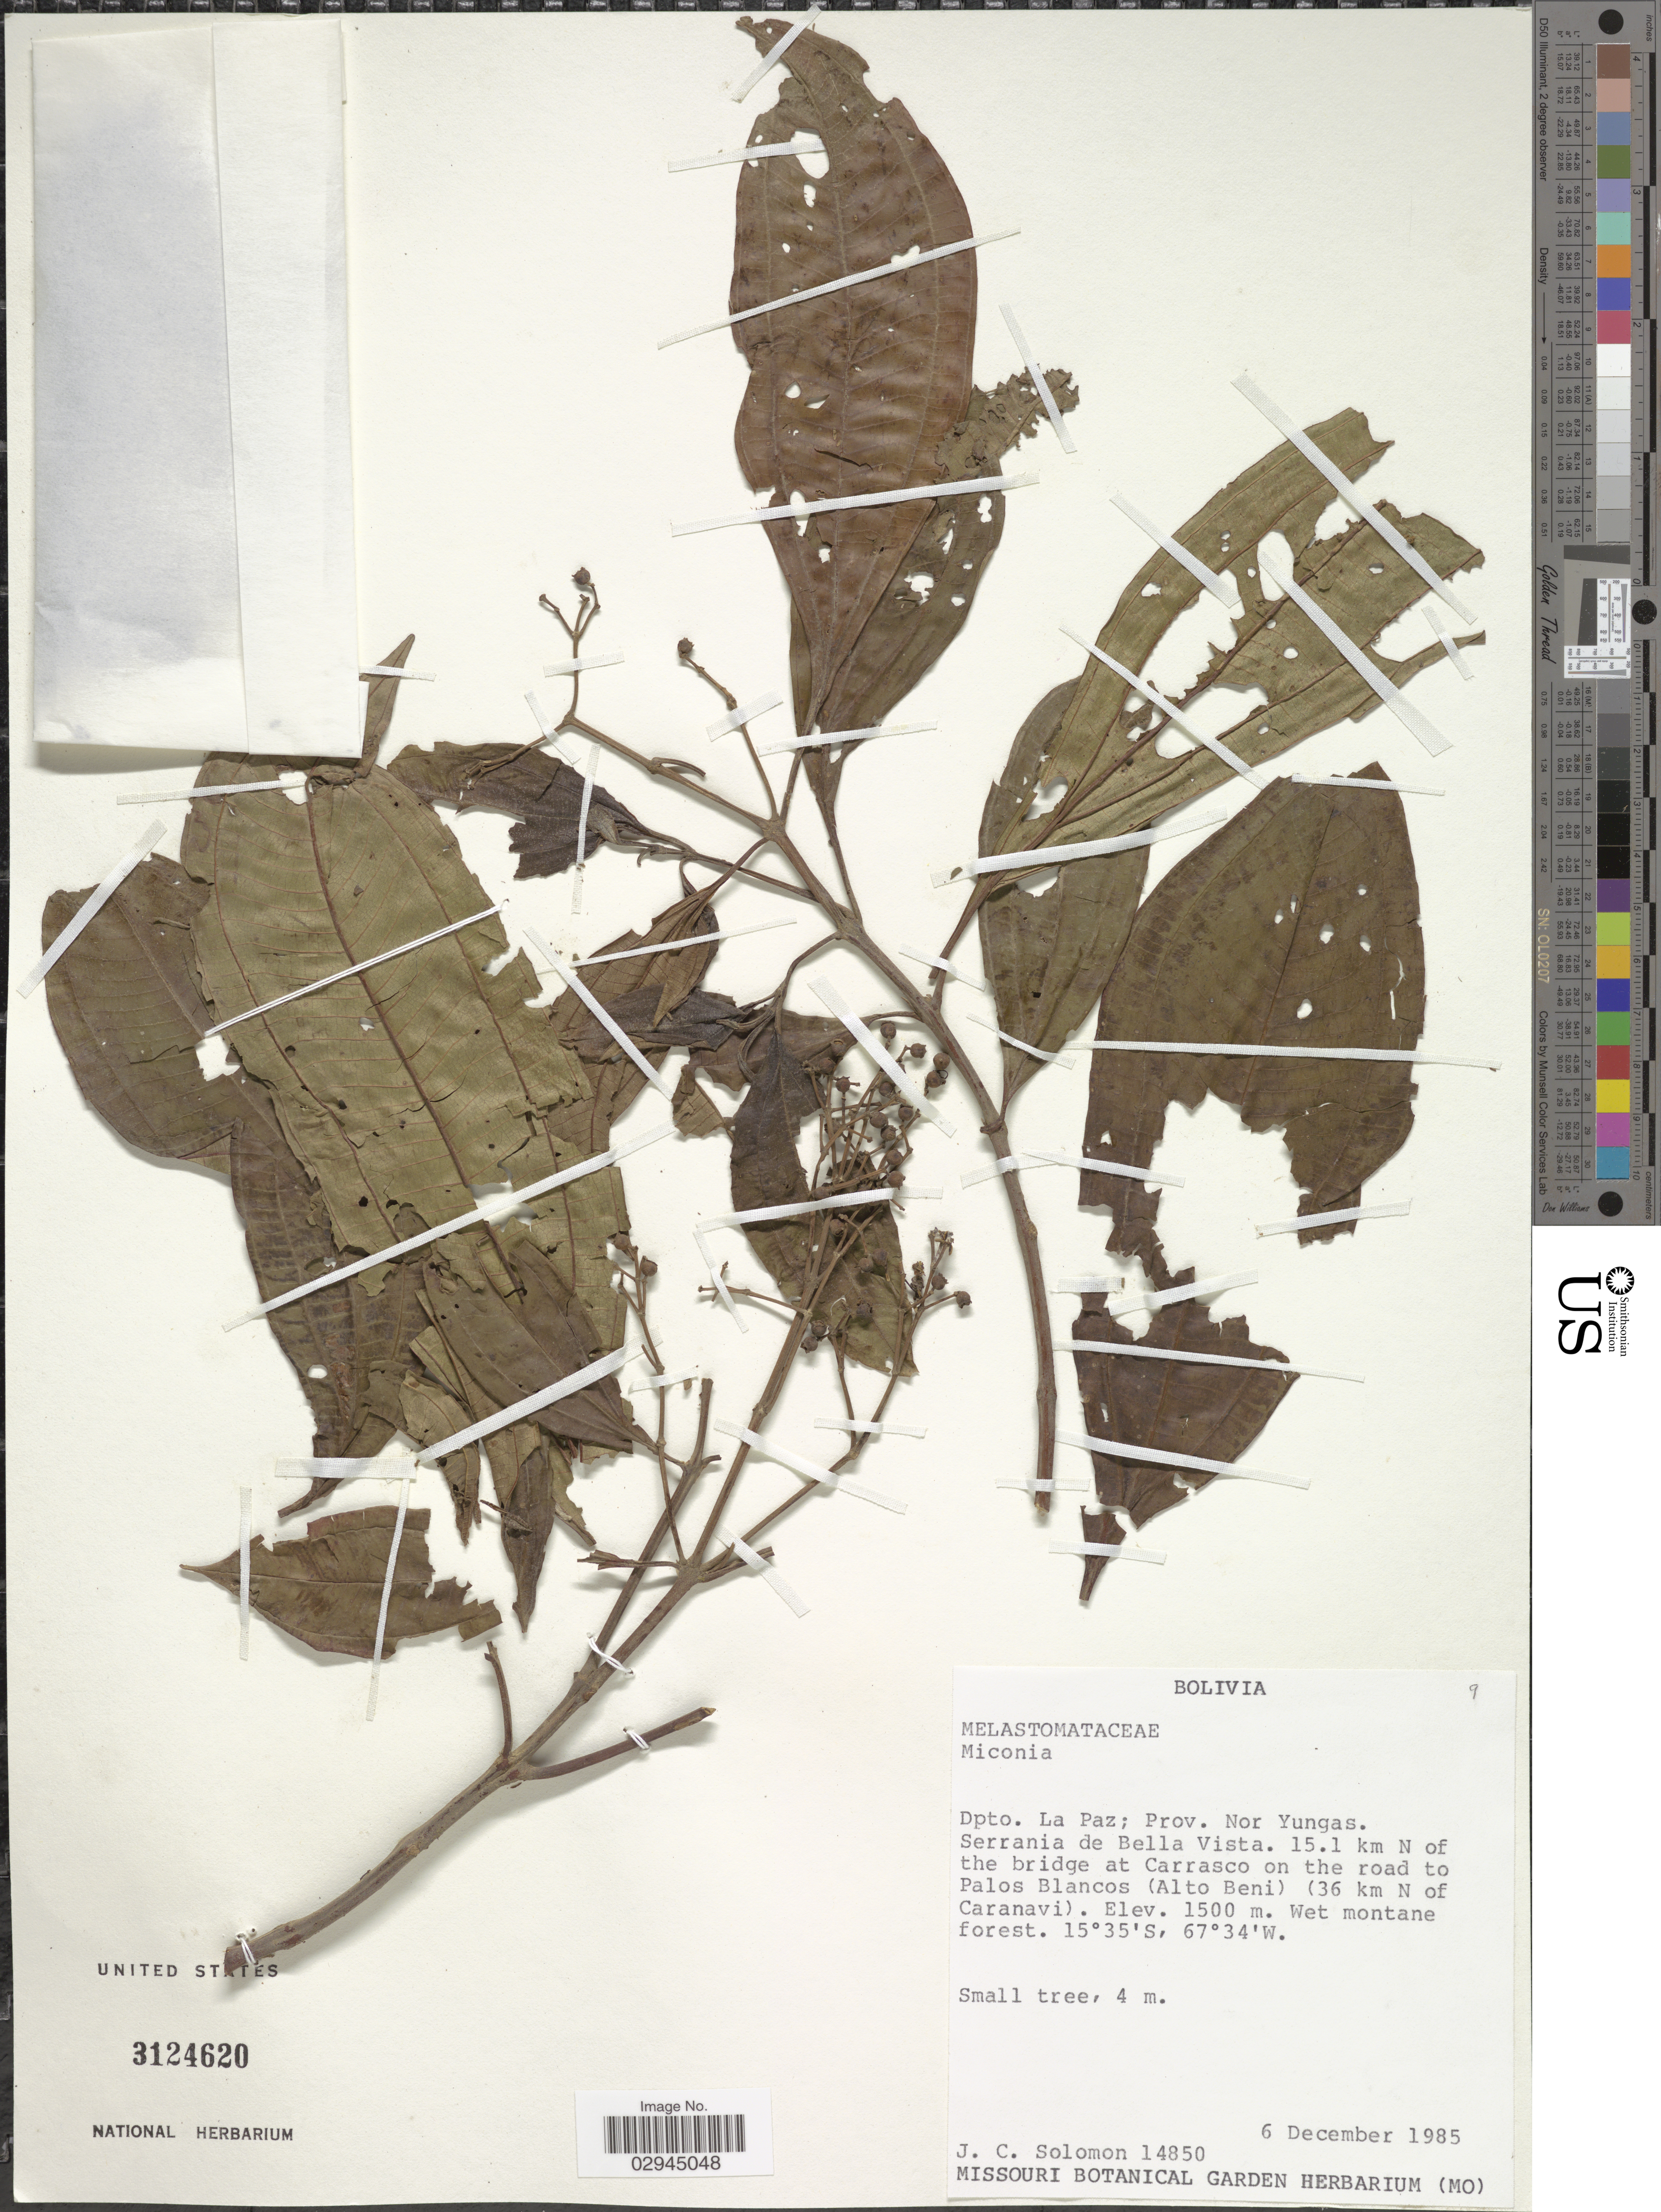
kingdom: Plantae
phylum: Tracheophyta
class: Magnoliopsida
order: Myrtales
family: Melastomataceae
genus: Miconia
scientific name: Miconia sp.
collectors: J. C. Solomon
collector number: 14850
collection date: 1985-12-06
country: Bolivia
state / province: La Paz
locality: Dpto. La Paz; Prov. Nor Yungas. Serrania de Bella Vista. 15.1 km N of the bridge at Carrasco on the road to Palos Blancos (Alto Beni) (36 km N of Caranavi).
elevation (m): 1500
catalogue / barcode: US 3124620